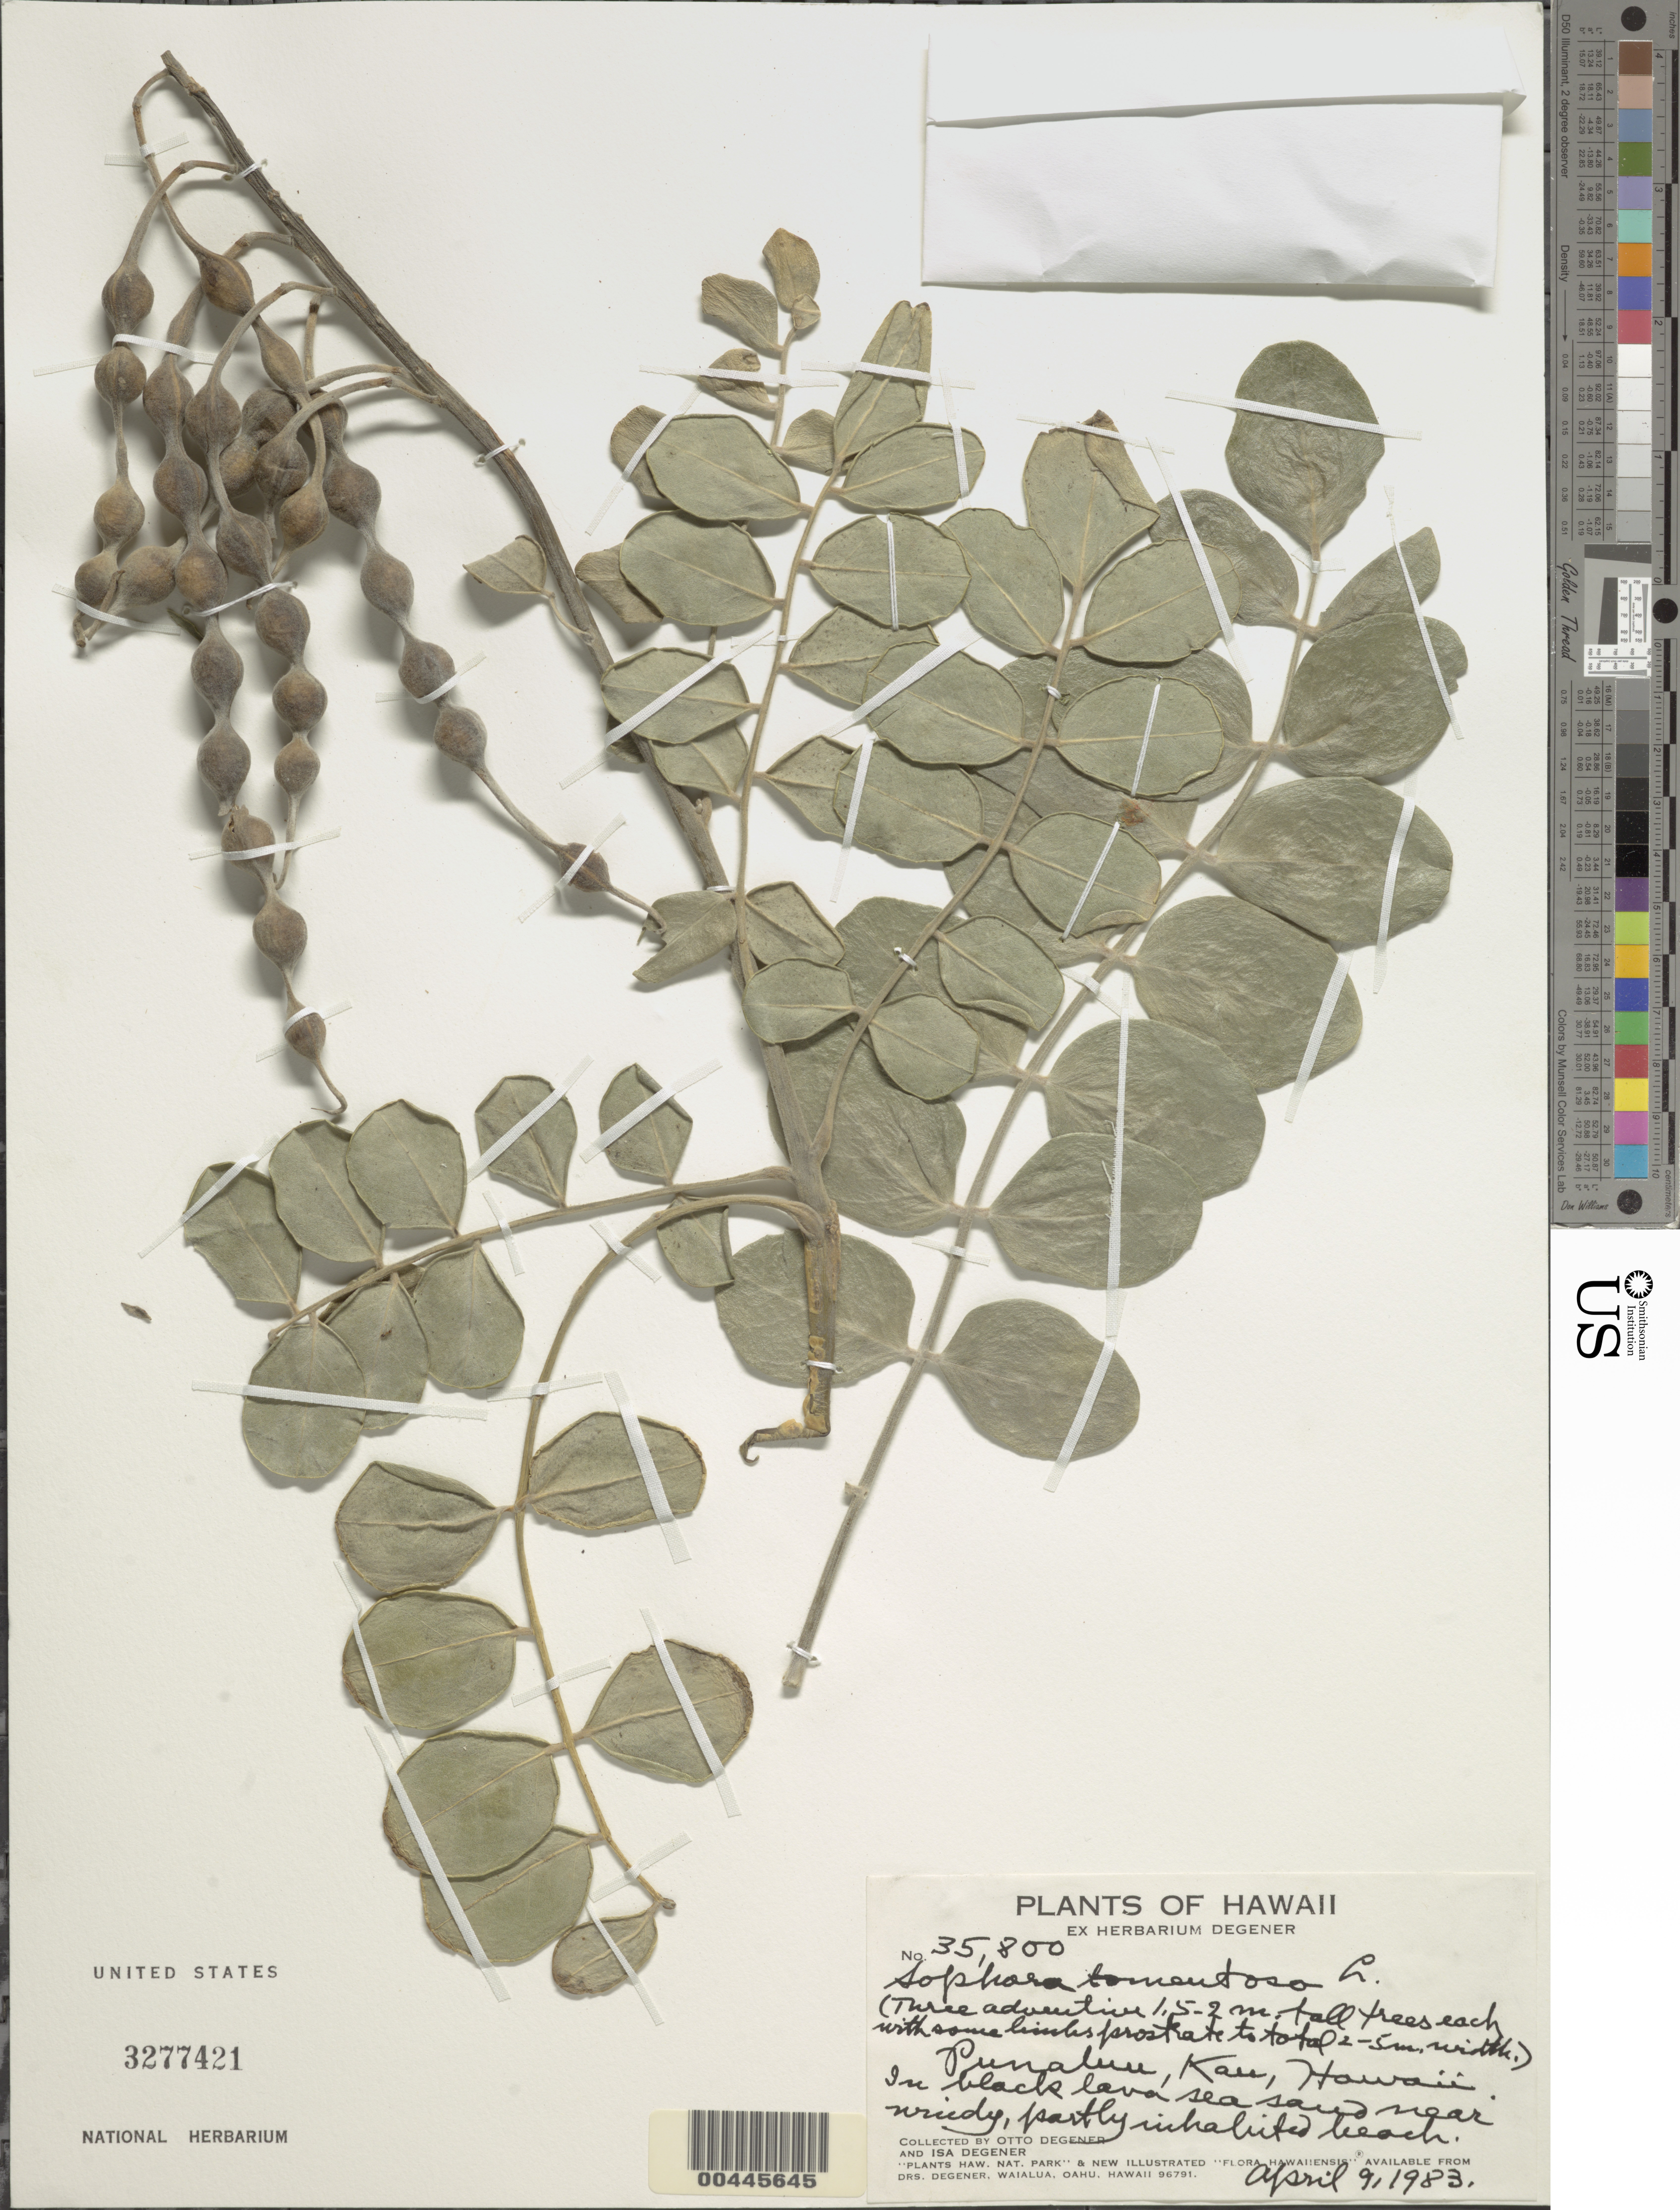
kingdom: Plantae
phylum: Tracheophyta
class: Magnoliopsida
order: Fabales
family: Fabaceae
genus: Sophora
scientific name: Sophora tomentosa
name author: L.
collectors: O. Degener & I. Degener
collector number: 35800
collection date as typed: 9 Apr 1983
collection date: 1983-04-09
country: United States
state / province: Hawaii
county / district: Hawaii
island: Hawaii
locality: Punaluu, Kau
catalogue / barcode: US 3277421